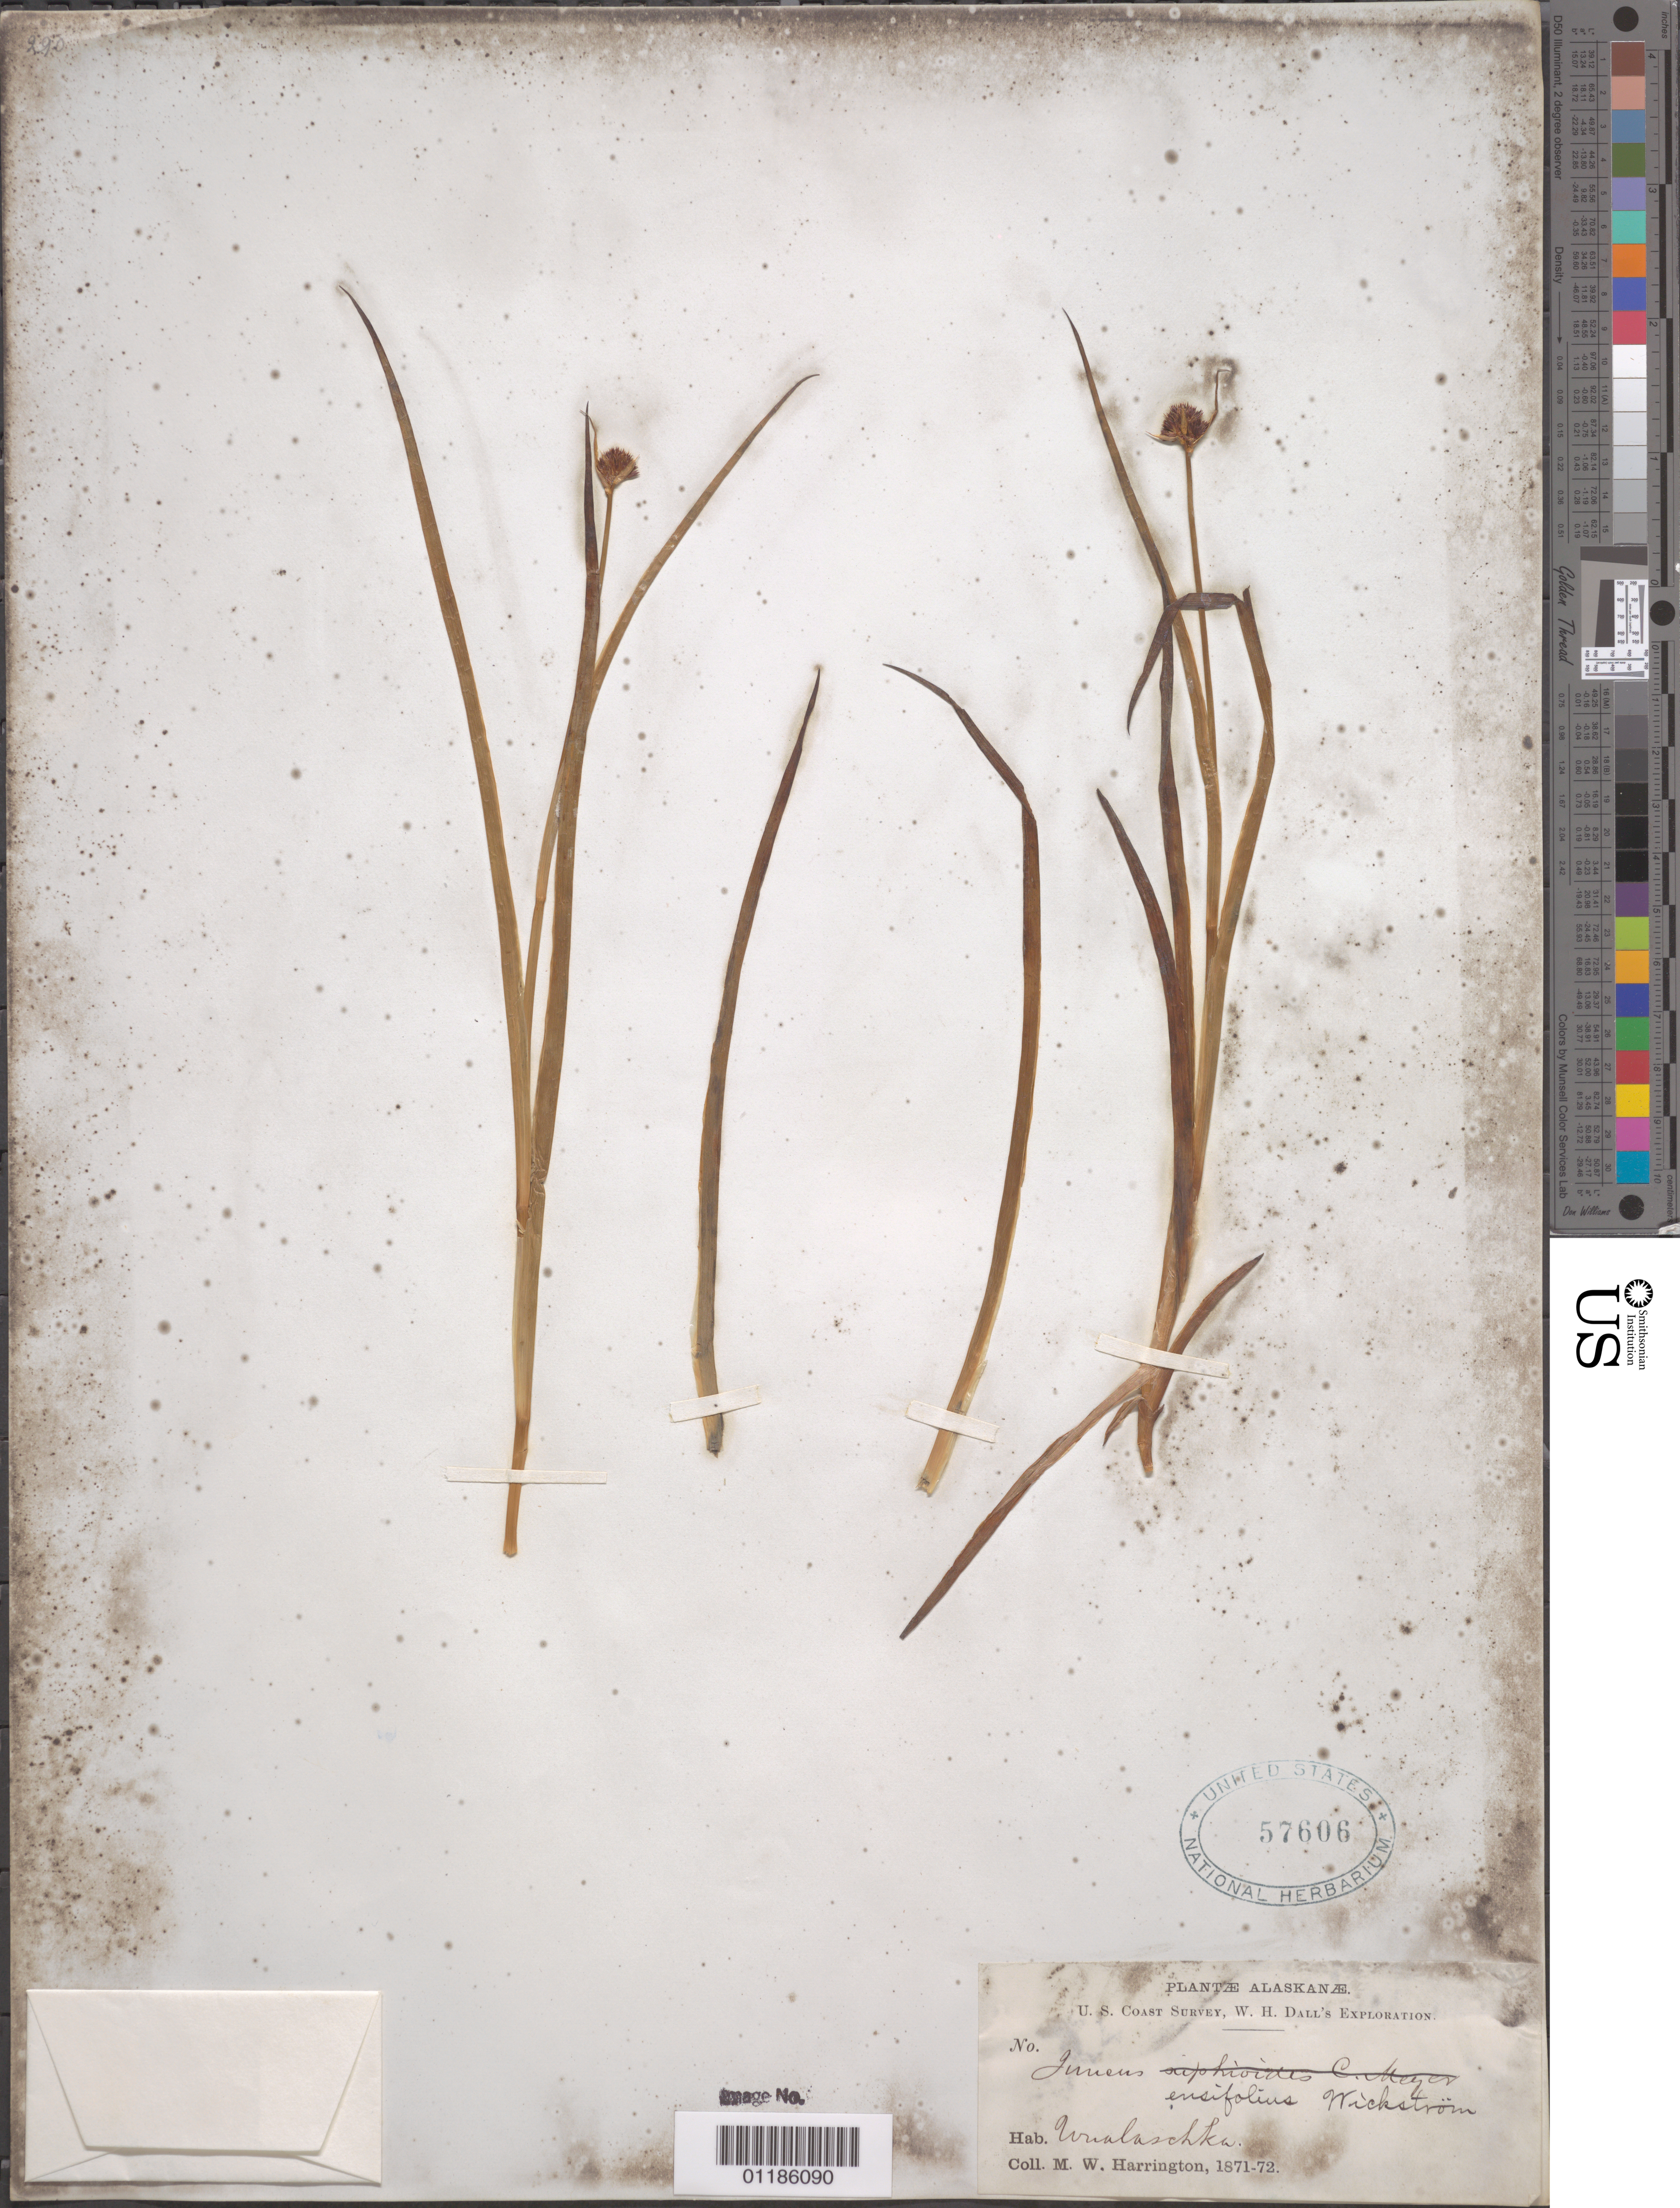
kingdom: Plantae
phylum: Tracheophyta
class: Liliopsida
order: Poales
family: Juncaceae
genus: Juncus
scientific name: Juncus ensifolius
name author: Wikstr.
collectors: M. W. Harrington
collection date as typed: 1871 to -- --- 1872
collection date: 1871/1872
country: United States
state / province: Alaska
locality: Unalaska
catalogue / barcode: US 57606